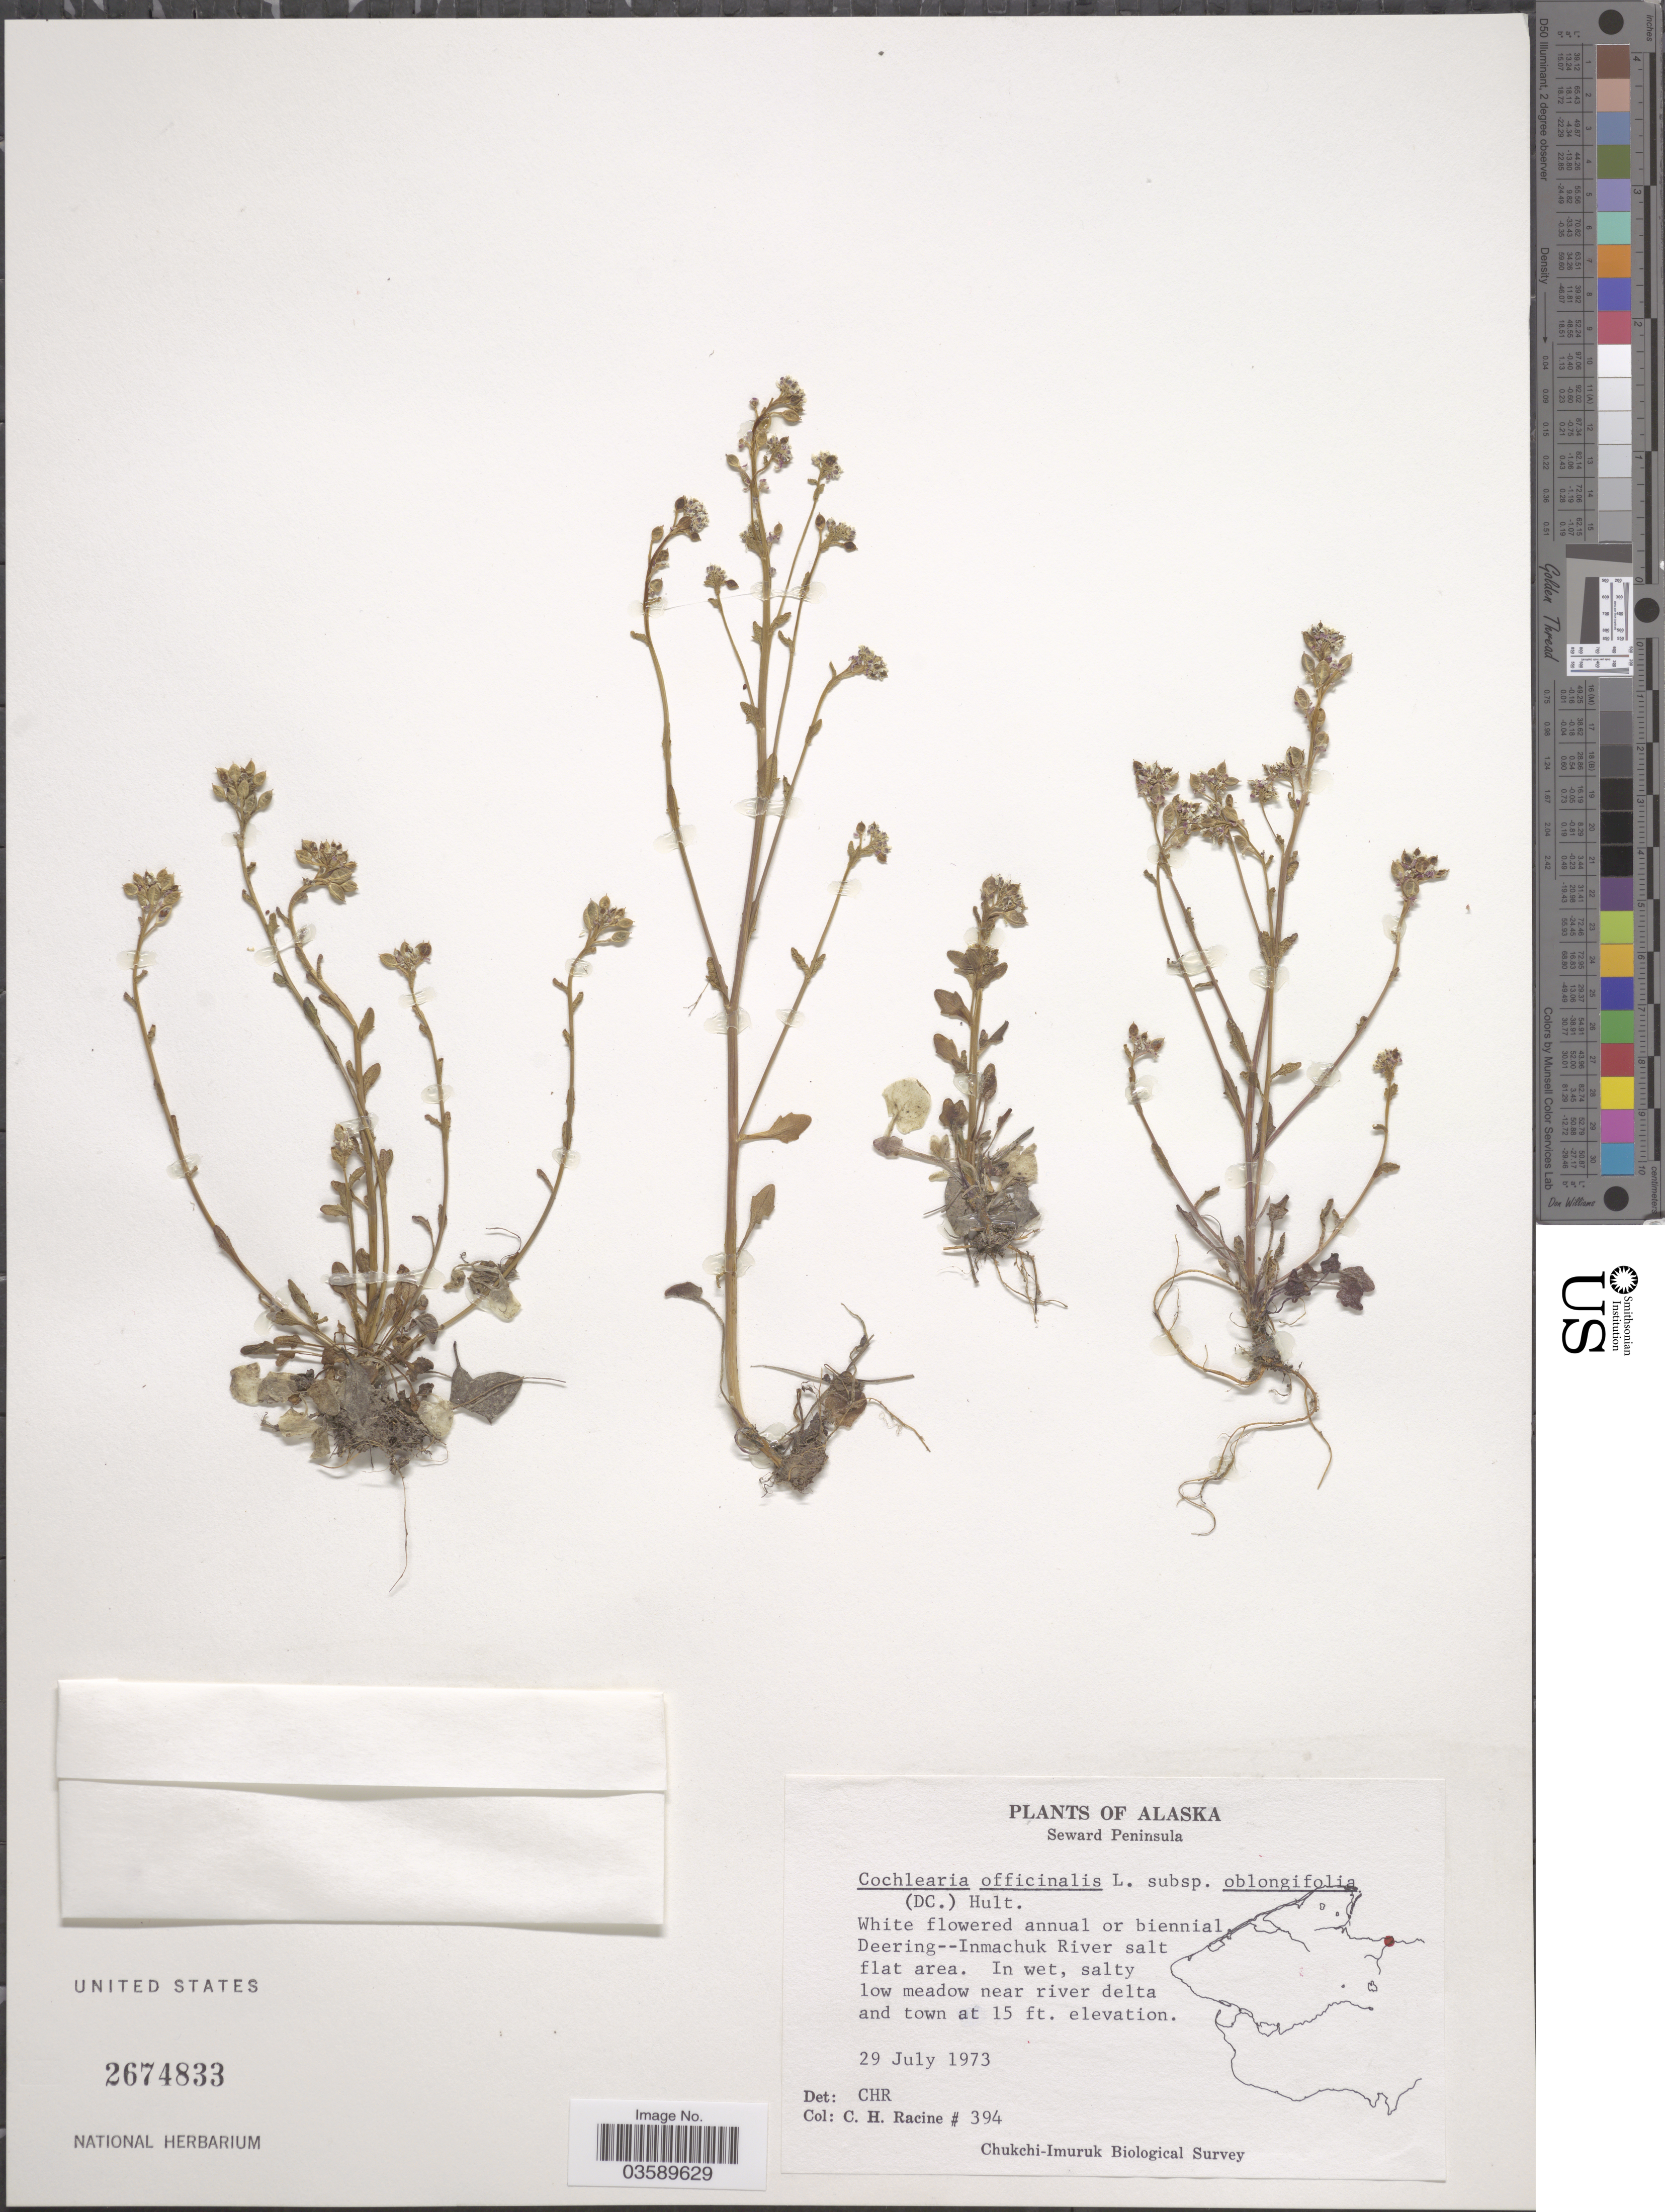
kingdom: Plantae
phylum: Tracheophyta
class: Magnoliopsida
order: Brassicales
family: Brassicaceae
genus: Cochlearia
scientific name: Cochlearia groenlandica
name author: L.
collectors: C. Racine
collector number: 394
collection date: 1973-07-29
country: United States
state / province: Alaska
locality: Seward Peninsula. Deering--Inmachuk River salt flat area. In wet, salty low meadow near river delta and town.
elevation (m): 5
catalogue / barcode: US 2674833